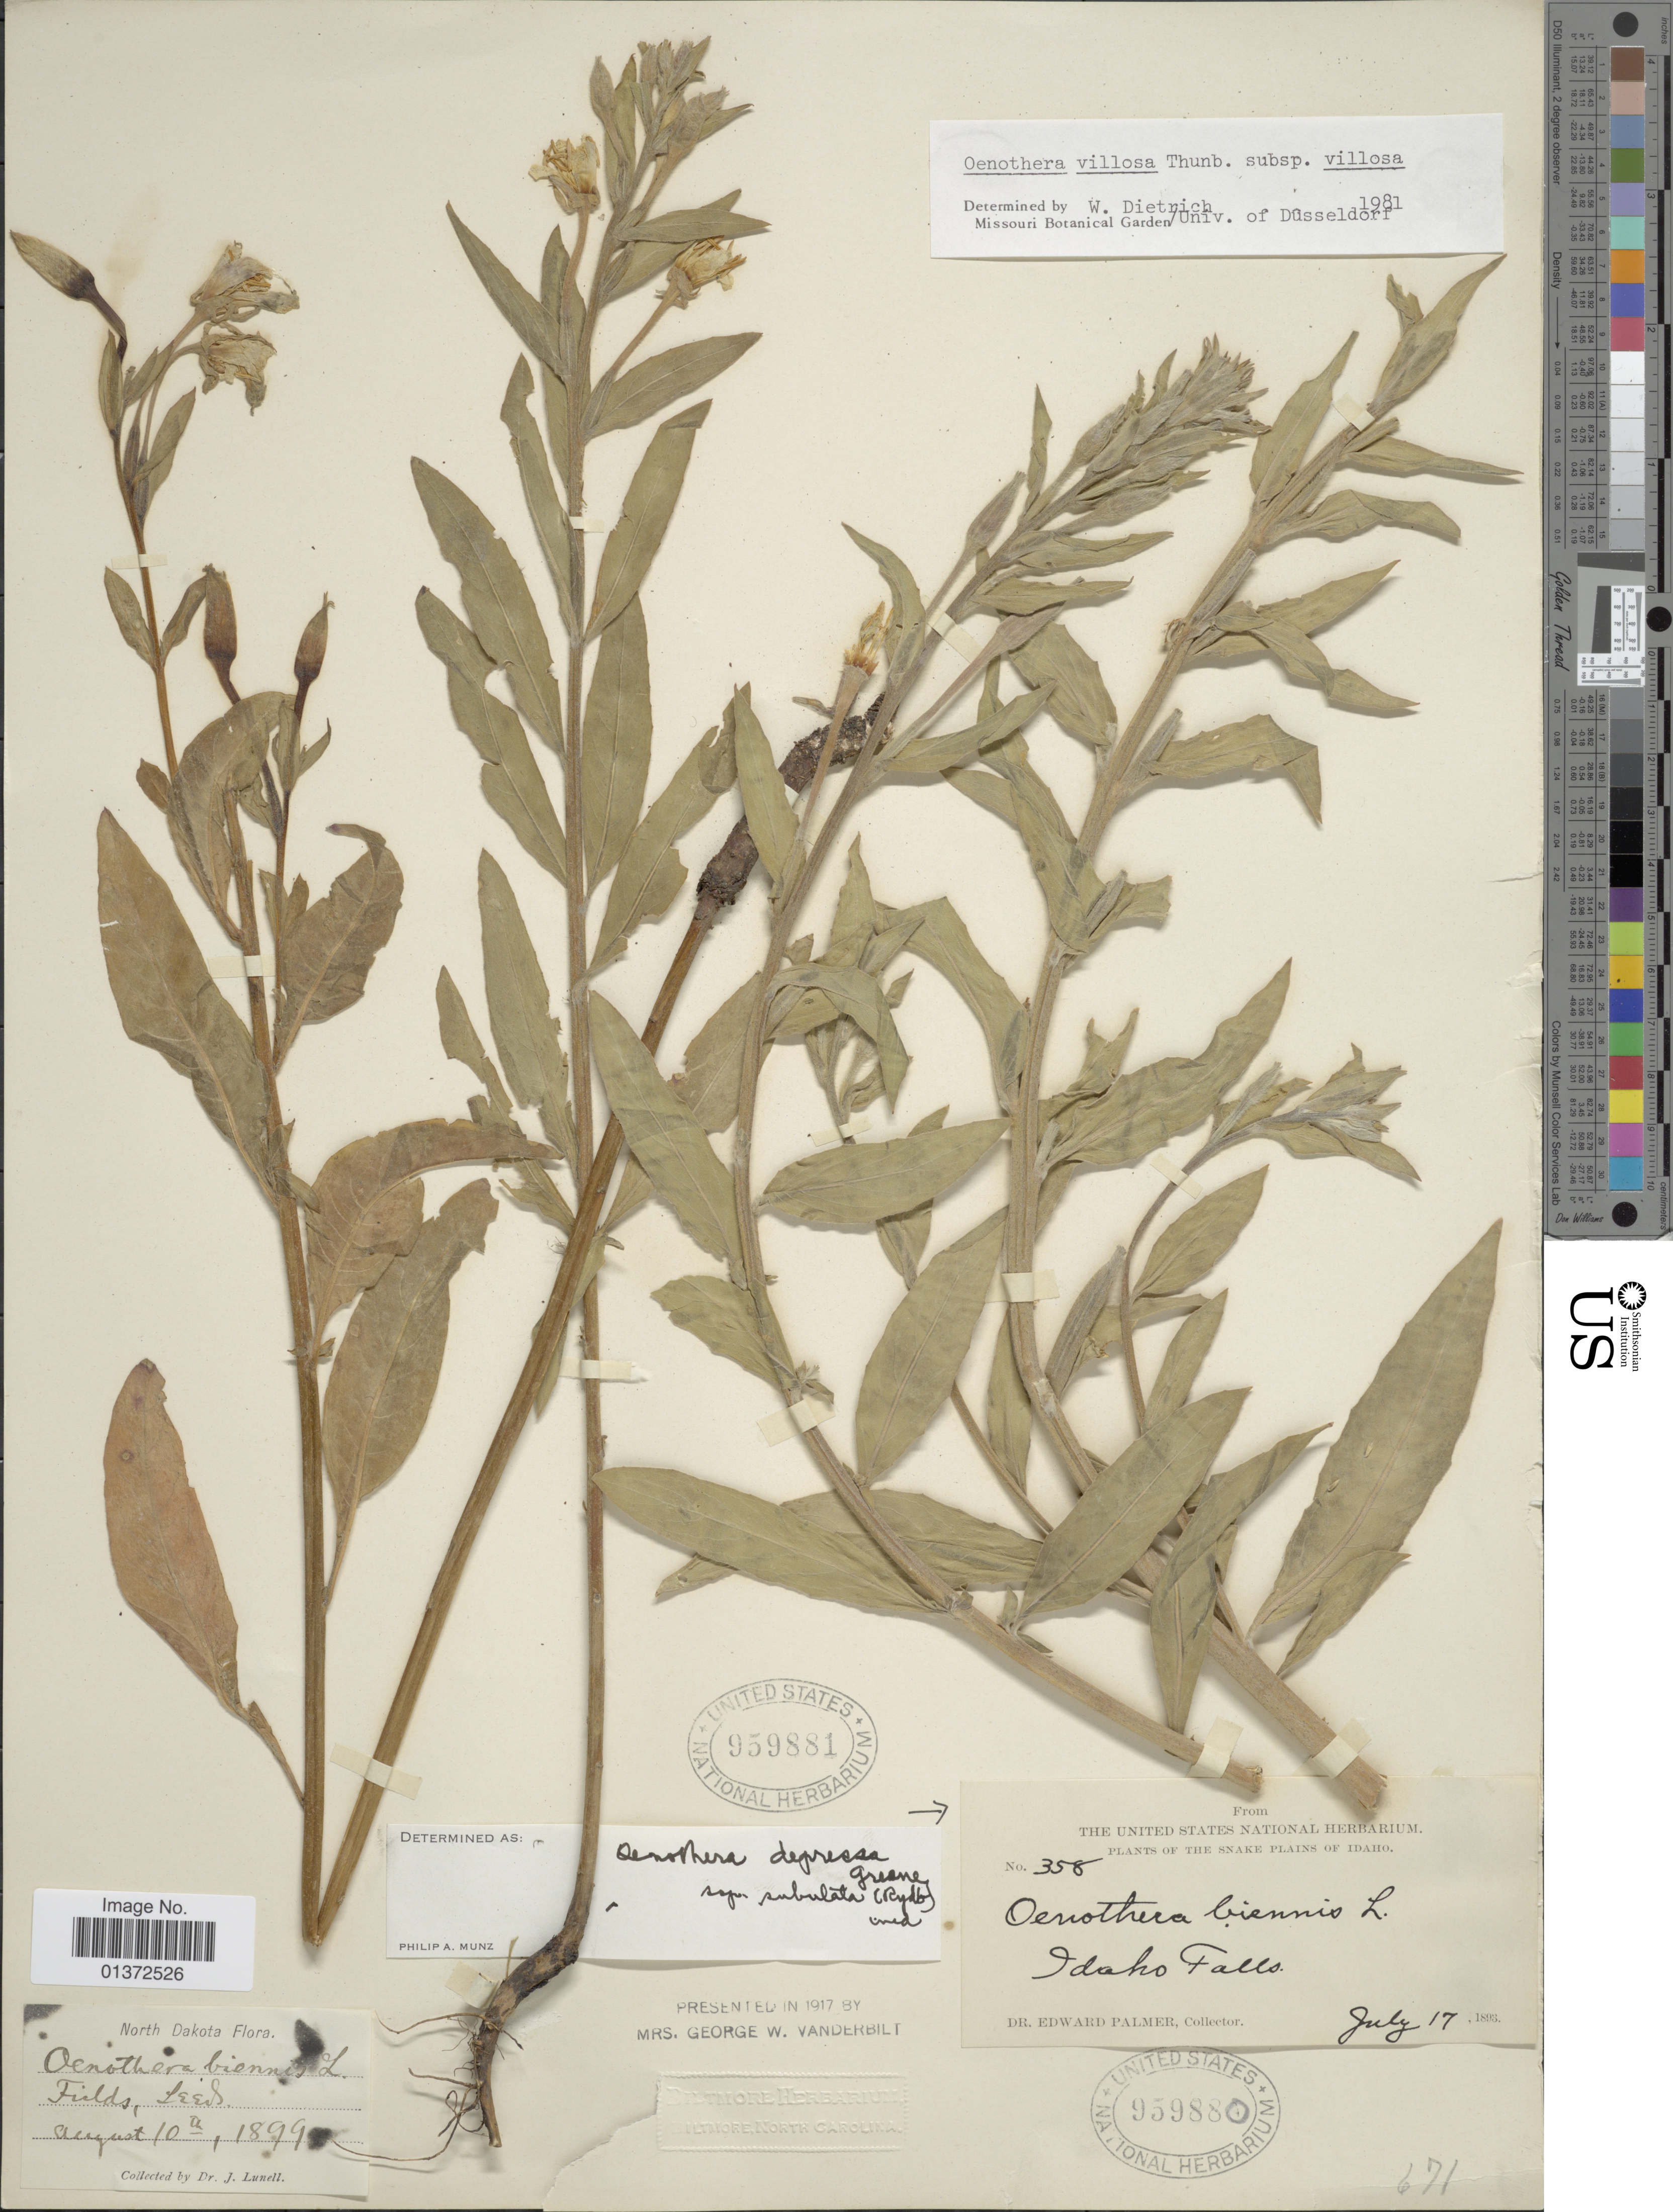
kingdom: Plantae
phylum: Tracheophyta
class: Magnoliopsida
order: Myrtales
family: Onagraceae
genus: Oenothera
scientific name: Oenothera villosa subsp. villosa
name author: Thunb.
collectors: J. Lunell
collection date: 1899-08-10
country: United States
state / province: North Dakota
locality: Leeds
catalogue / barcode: US 959880